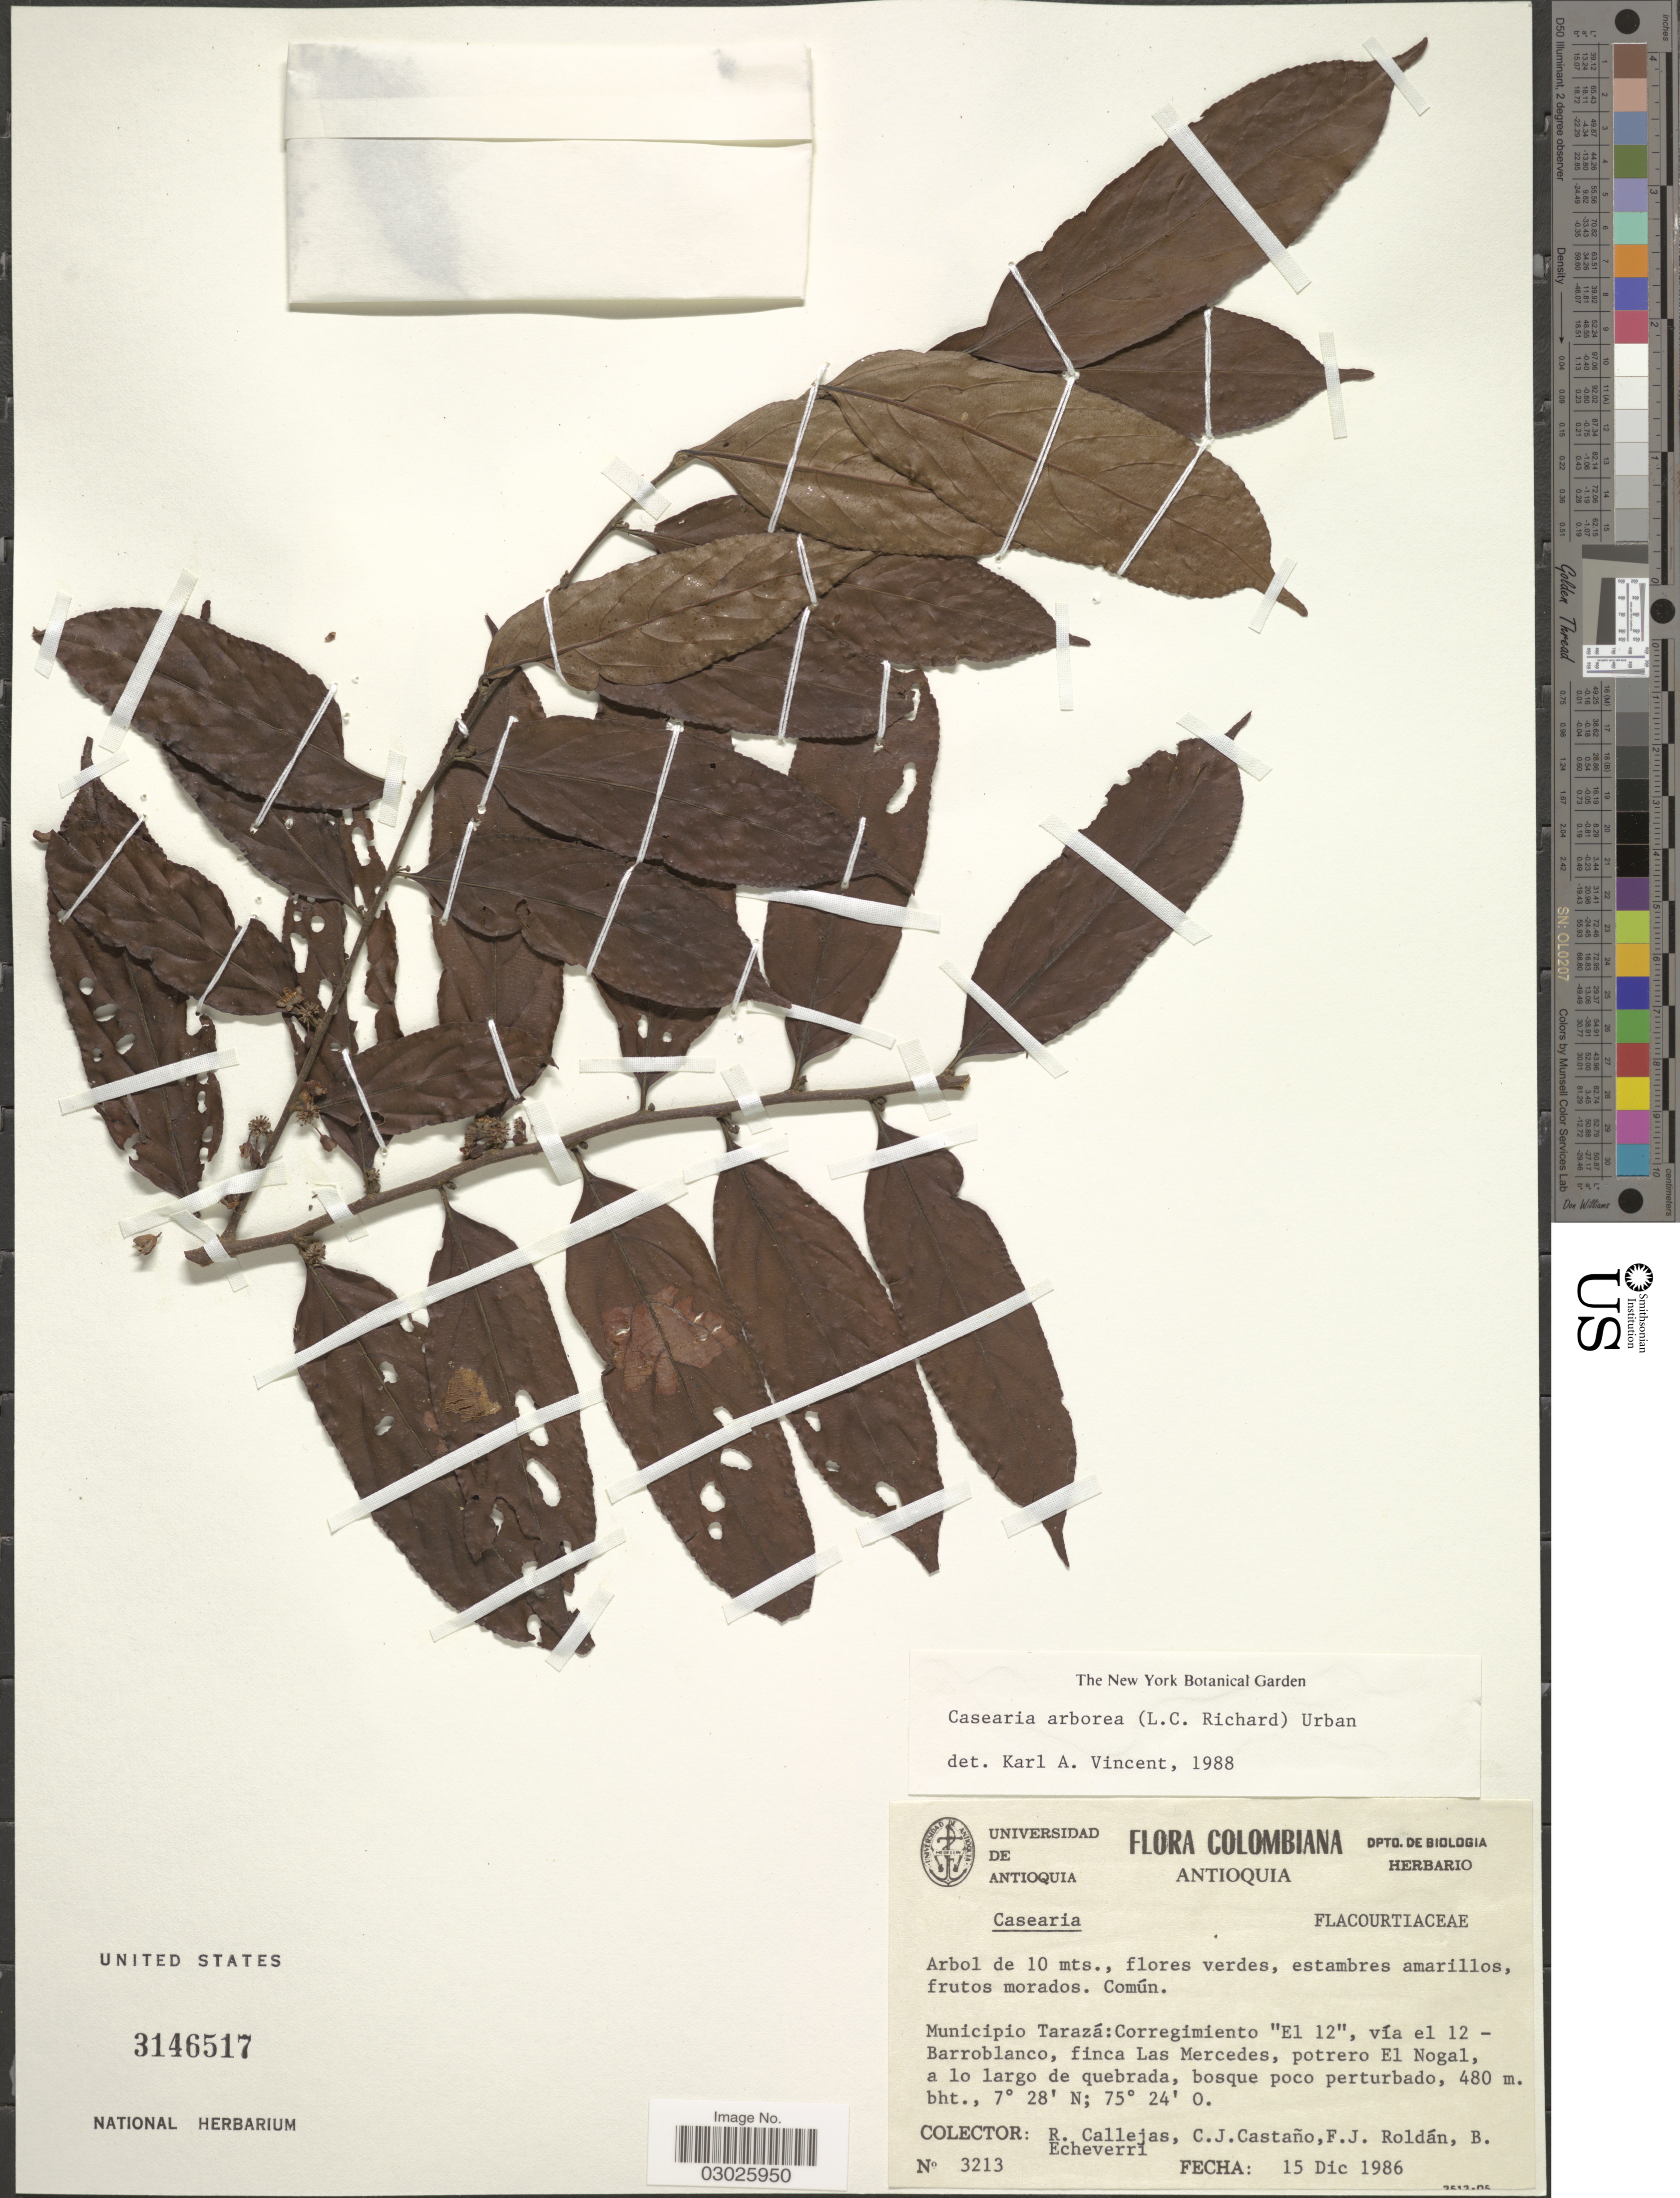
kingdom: Plantae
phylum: Tracheophyta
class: Magnoliopsida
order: Malpighiales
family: Salicaceae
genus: Casearia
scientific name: Casearia arborea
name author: (Rich.) Urb.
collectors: R. Callejas, C. Castaño, F. J. Roldán & B. Echeverri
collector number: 3213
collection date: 1986-12-15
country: Colombia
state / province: Antioquia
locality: Municipio Tarazá: Corregimiento "El 12", vía el 12 - Barroblanco, finca Las Mercedes, potrero El Nogal, a lo largo de quebrada, bosque poco pertutbado. bht.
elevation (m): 480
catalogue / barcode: US 3146517